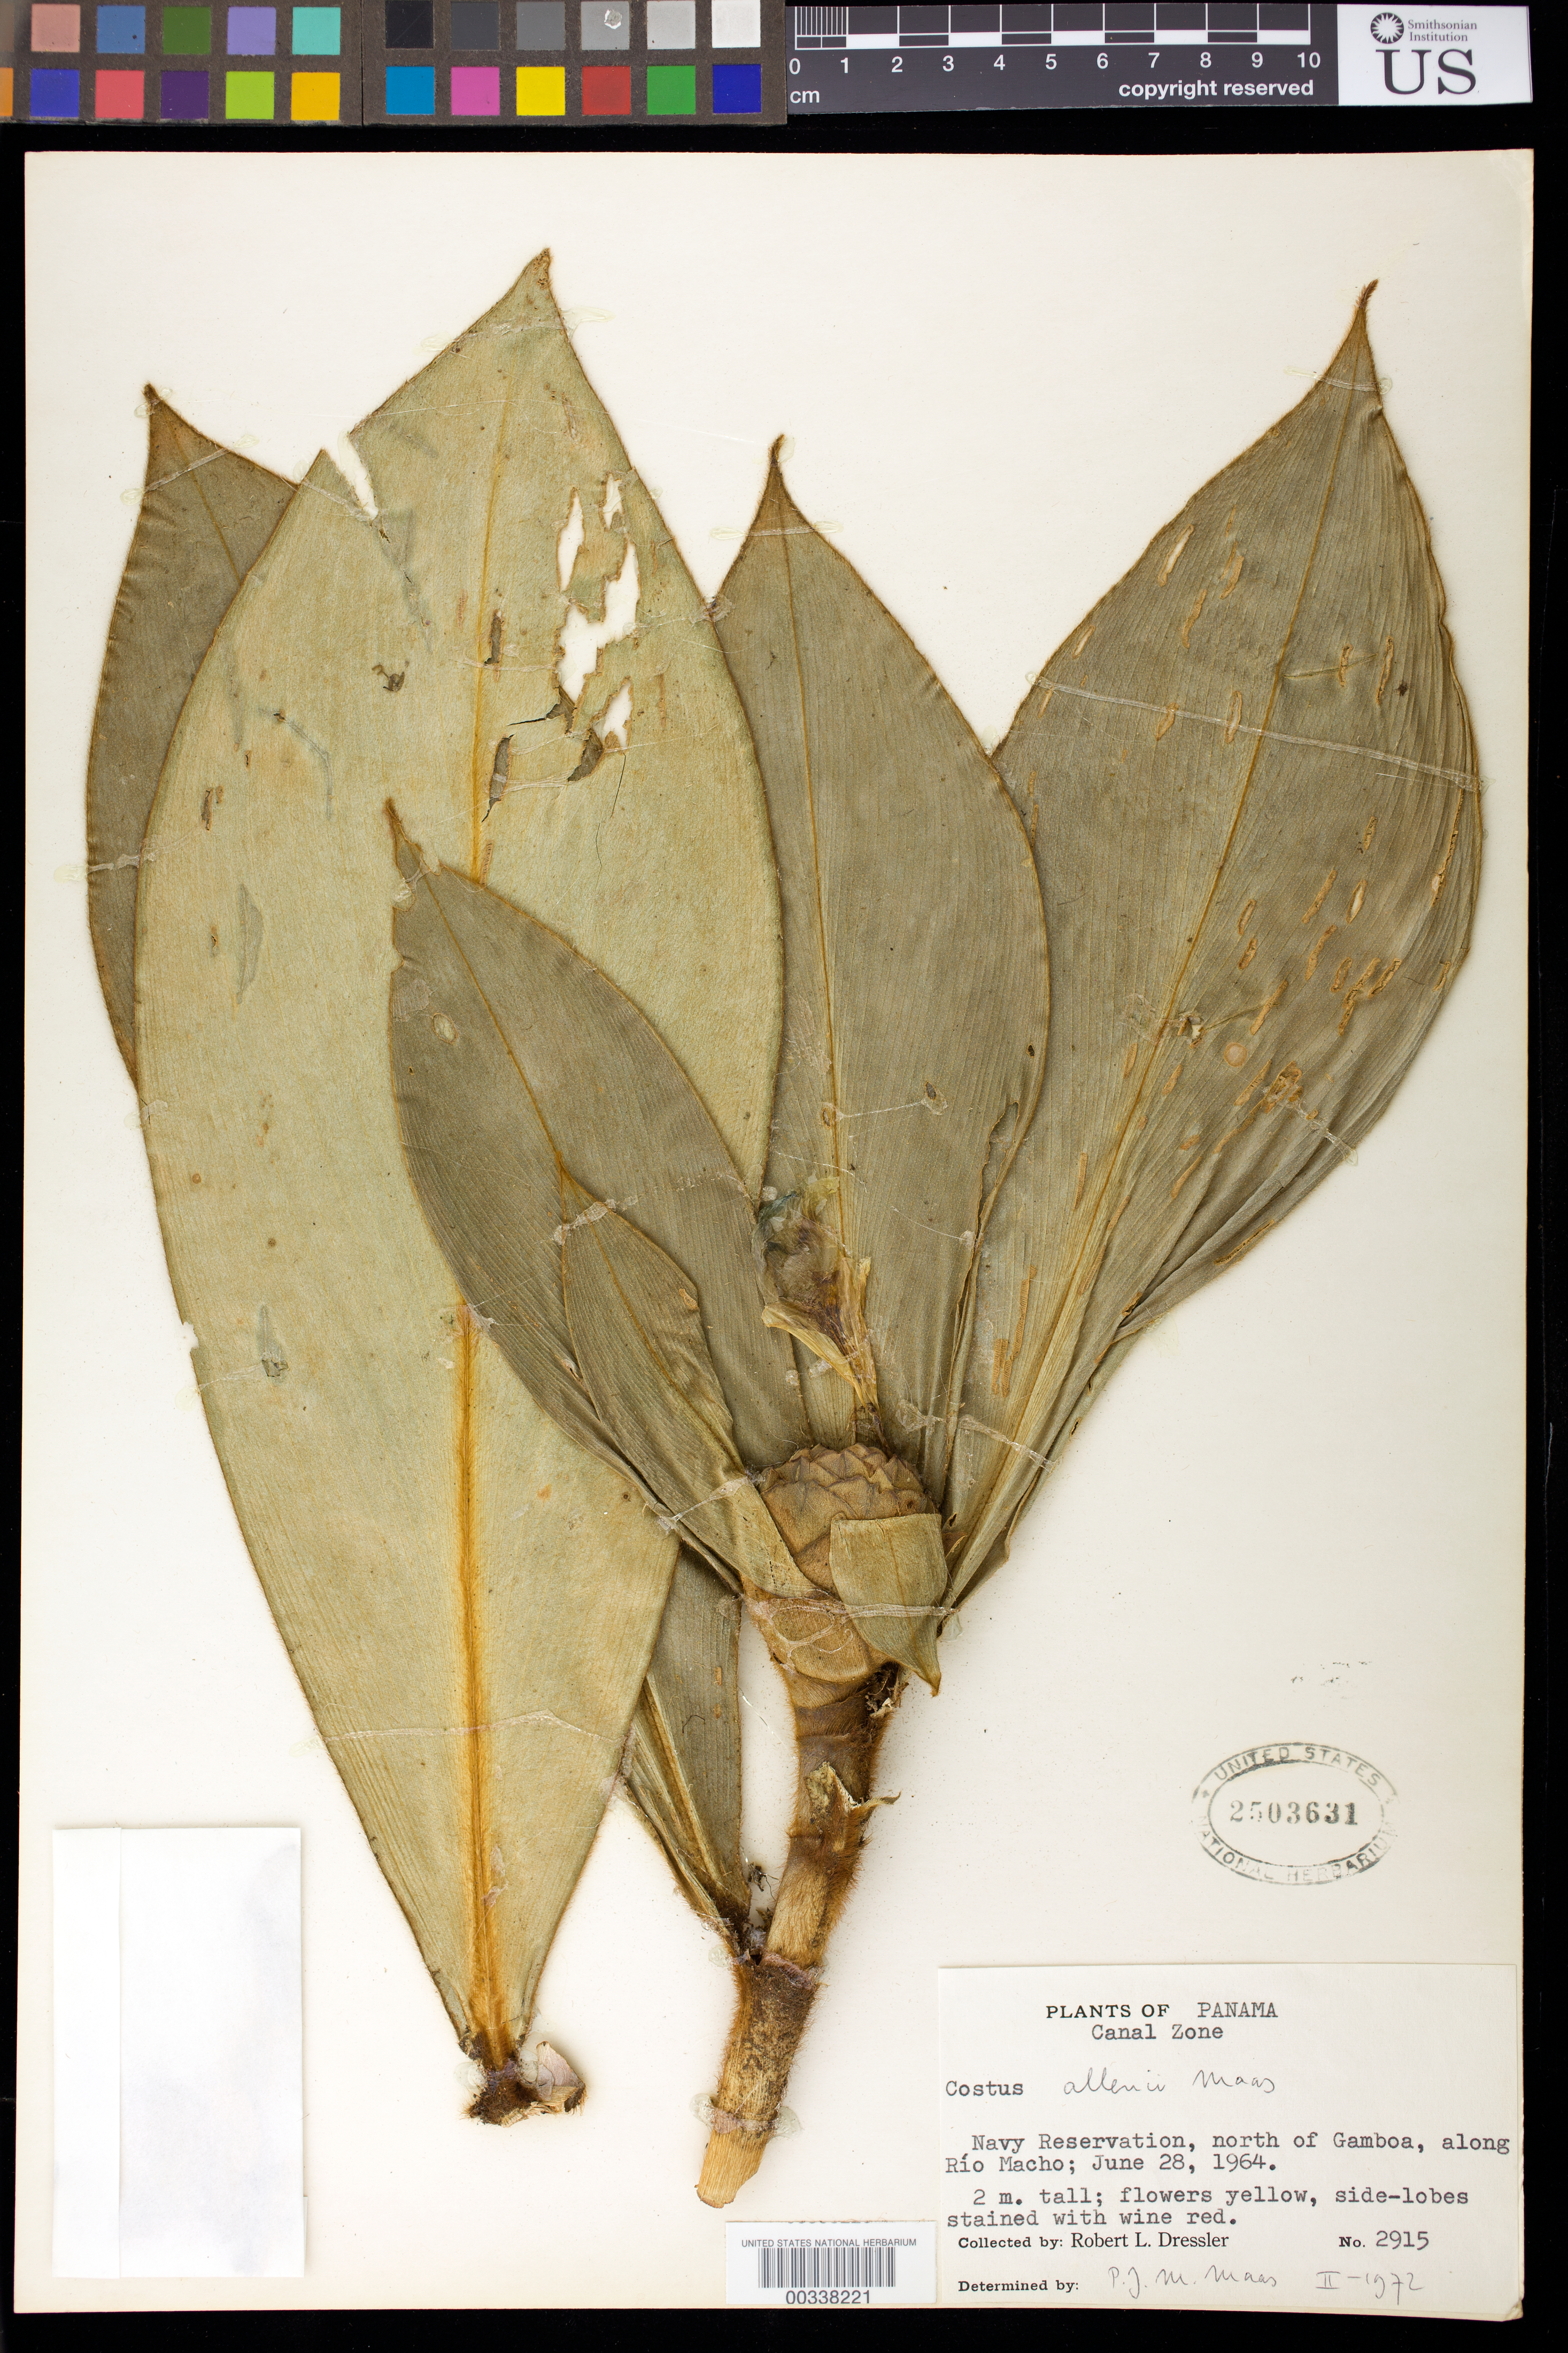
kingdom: Plantae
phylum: Tracheophyta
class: Liliopsida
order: Zingiberales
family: Costaceae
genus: Costus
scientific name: Costus allenii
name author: Maas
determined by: Maas, Paul J. M.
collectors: R. Dressler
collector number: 2915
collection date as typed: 28 Jun 1964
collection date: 1964-06-28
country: Panama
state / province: Colón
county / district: Canal Zone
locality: Navy Reservation, N of Gamboa, along Rio Macho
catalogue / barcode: US 2503631